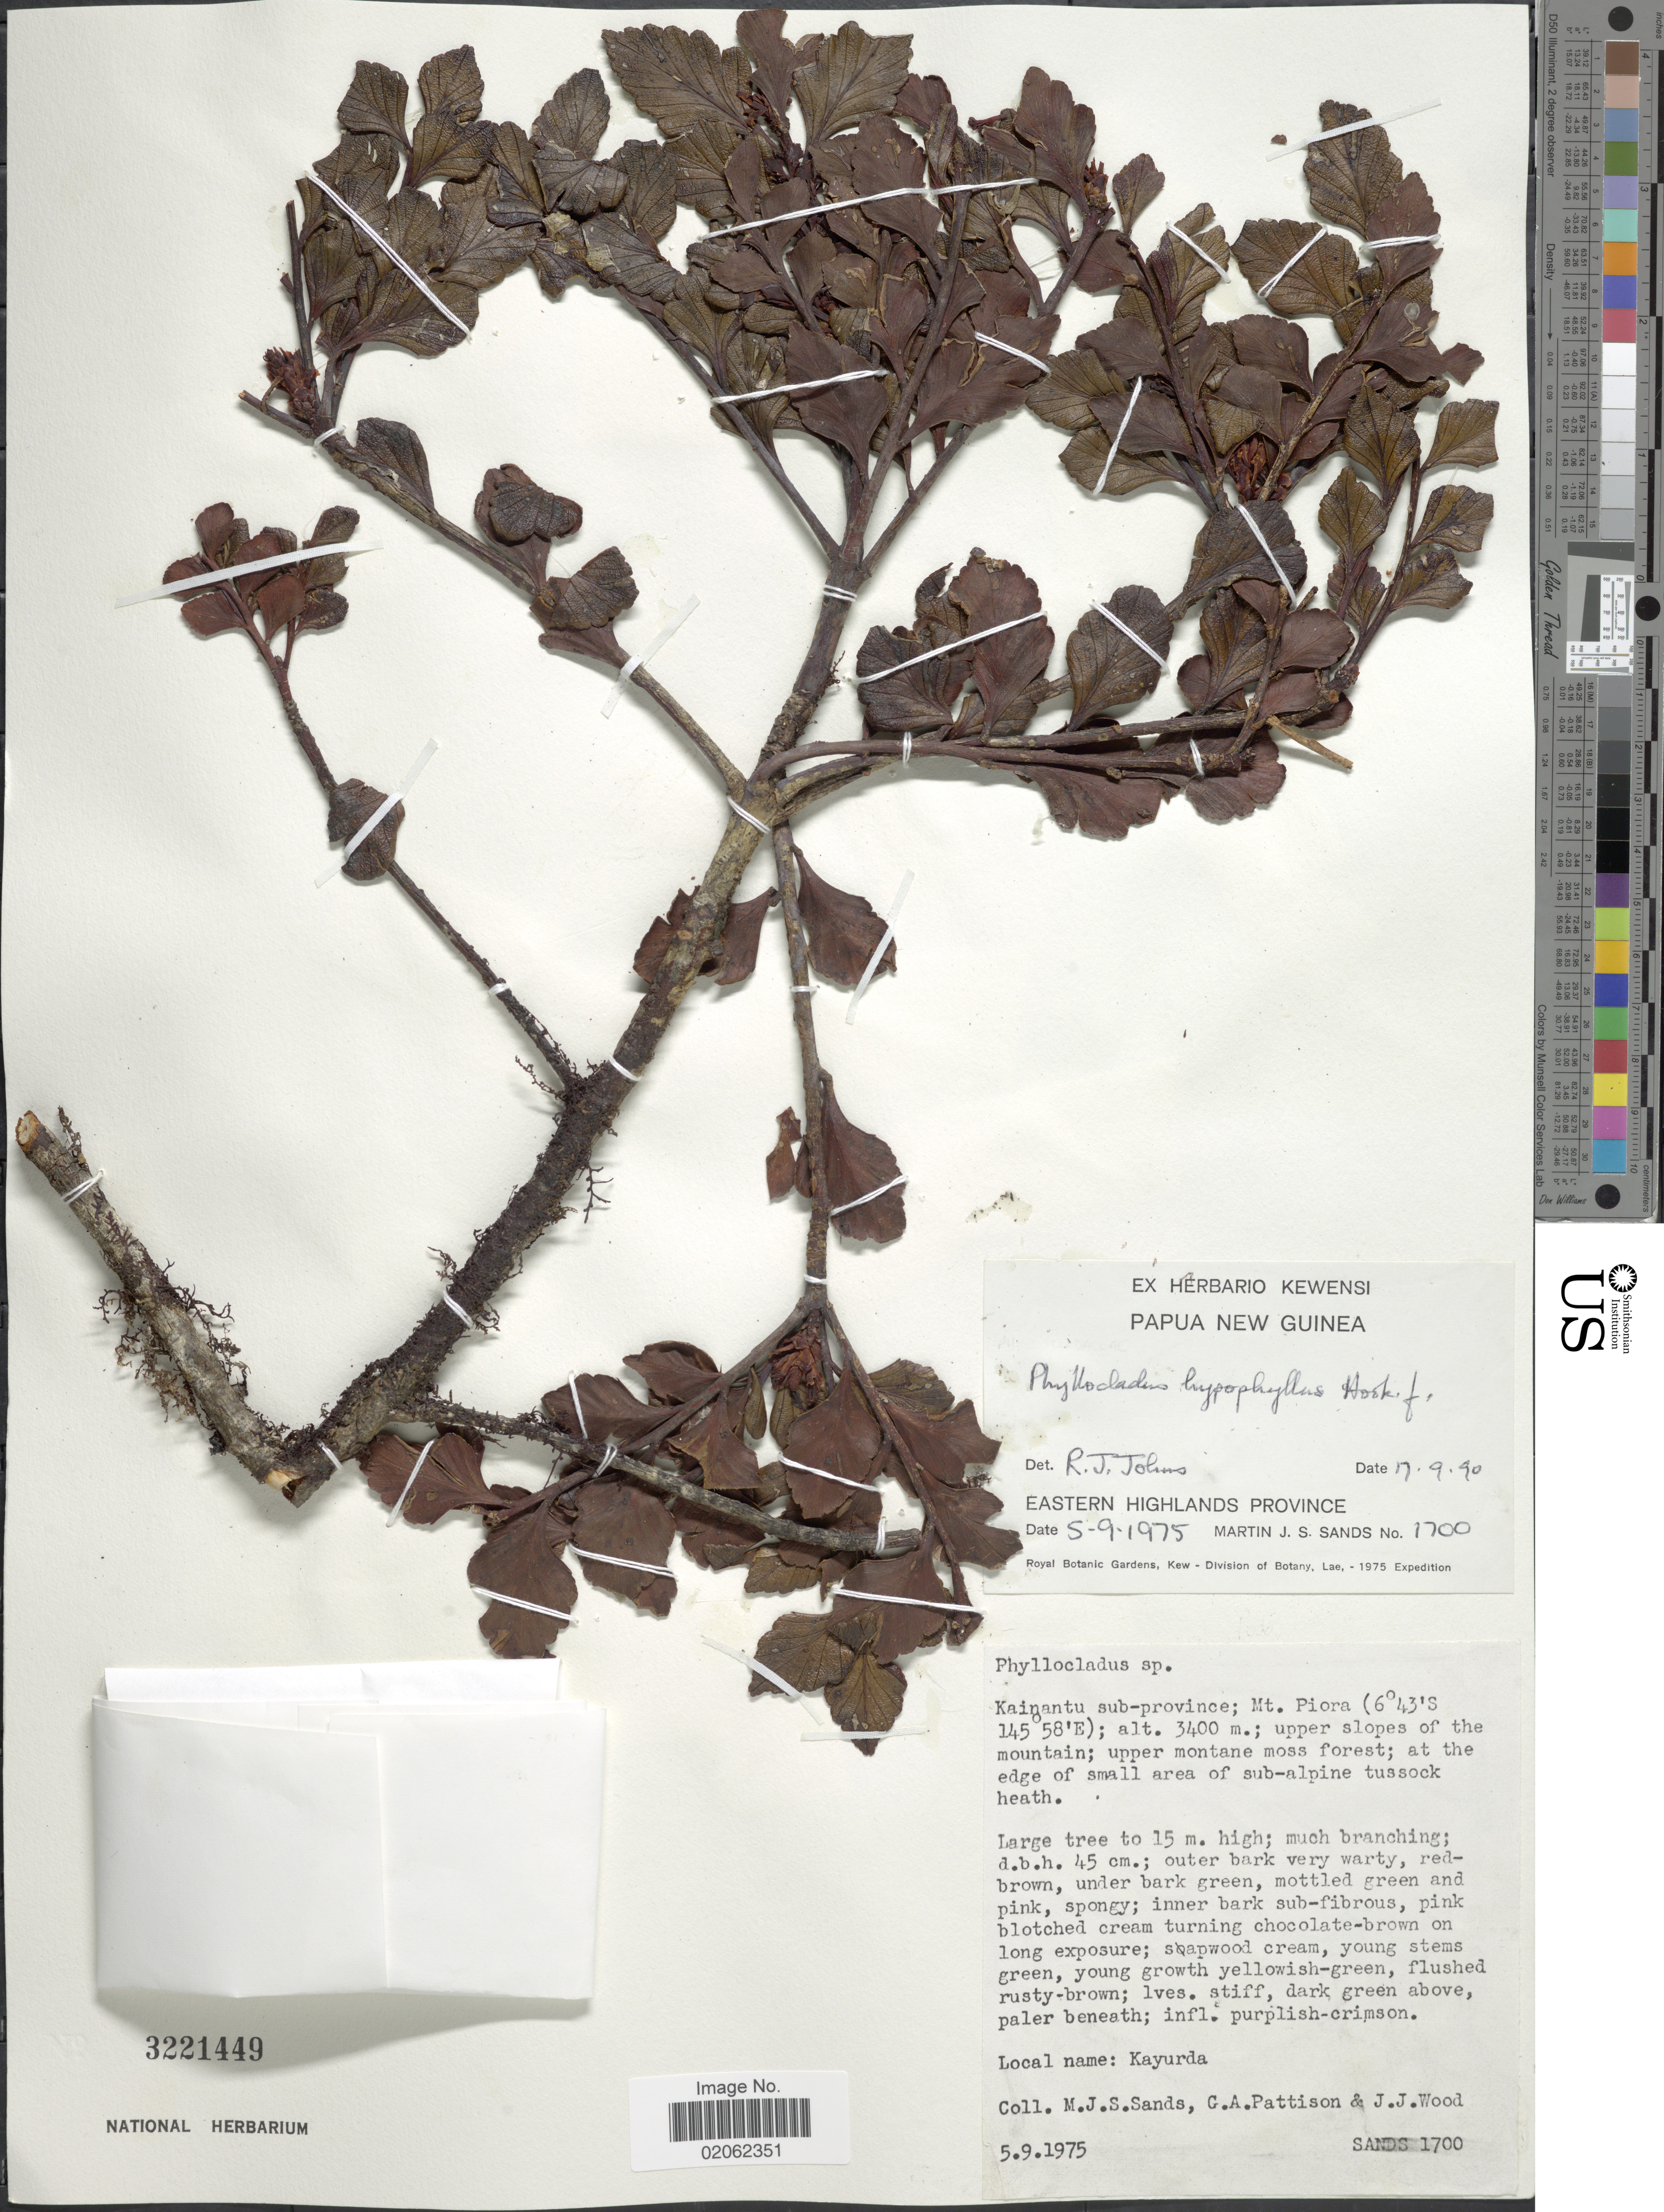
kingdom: Plantae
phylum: Tracheophyta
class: Pinopsida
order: Pinales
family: Phyllocladaceae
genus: Phyllocladus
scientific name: Phyllocladus hypophyllus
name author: Hook. f.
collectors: M. Sands, G. Pattison & J. Wood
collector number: SANDS 1700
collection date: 1975-09-05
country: Papua New Guinea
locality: Eastern Highlands Province, Kainantu sub-province; Mt Piora; upper slopes of the mountain; upper montane moss forest; at the edge of small area of sub-alpine tussock heath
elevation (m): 3400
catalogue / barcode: US 3221449